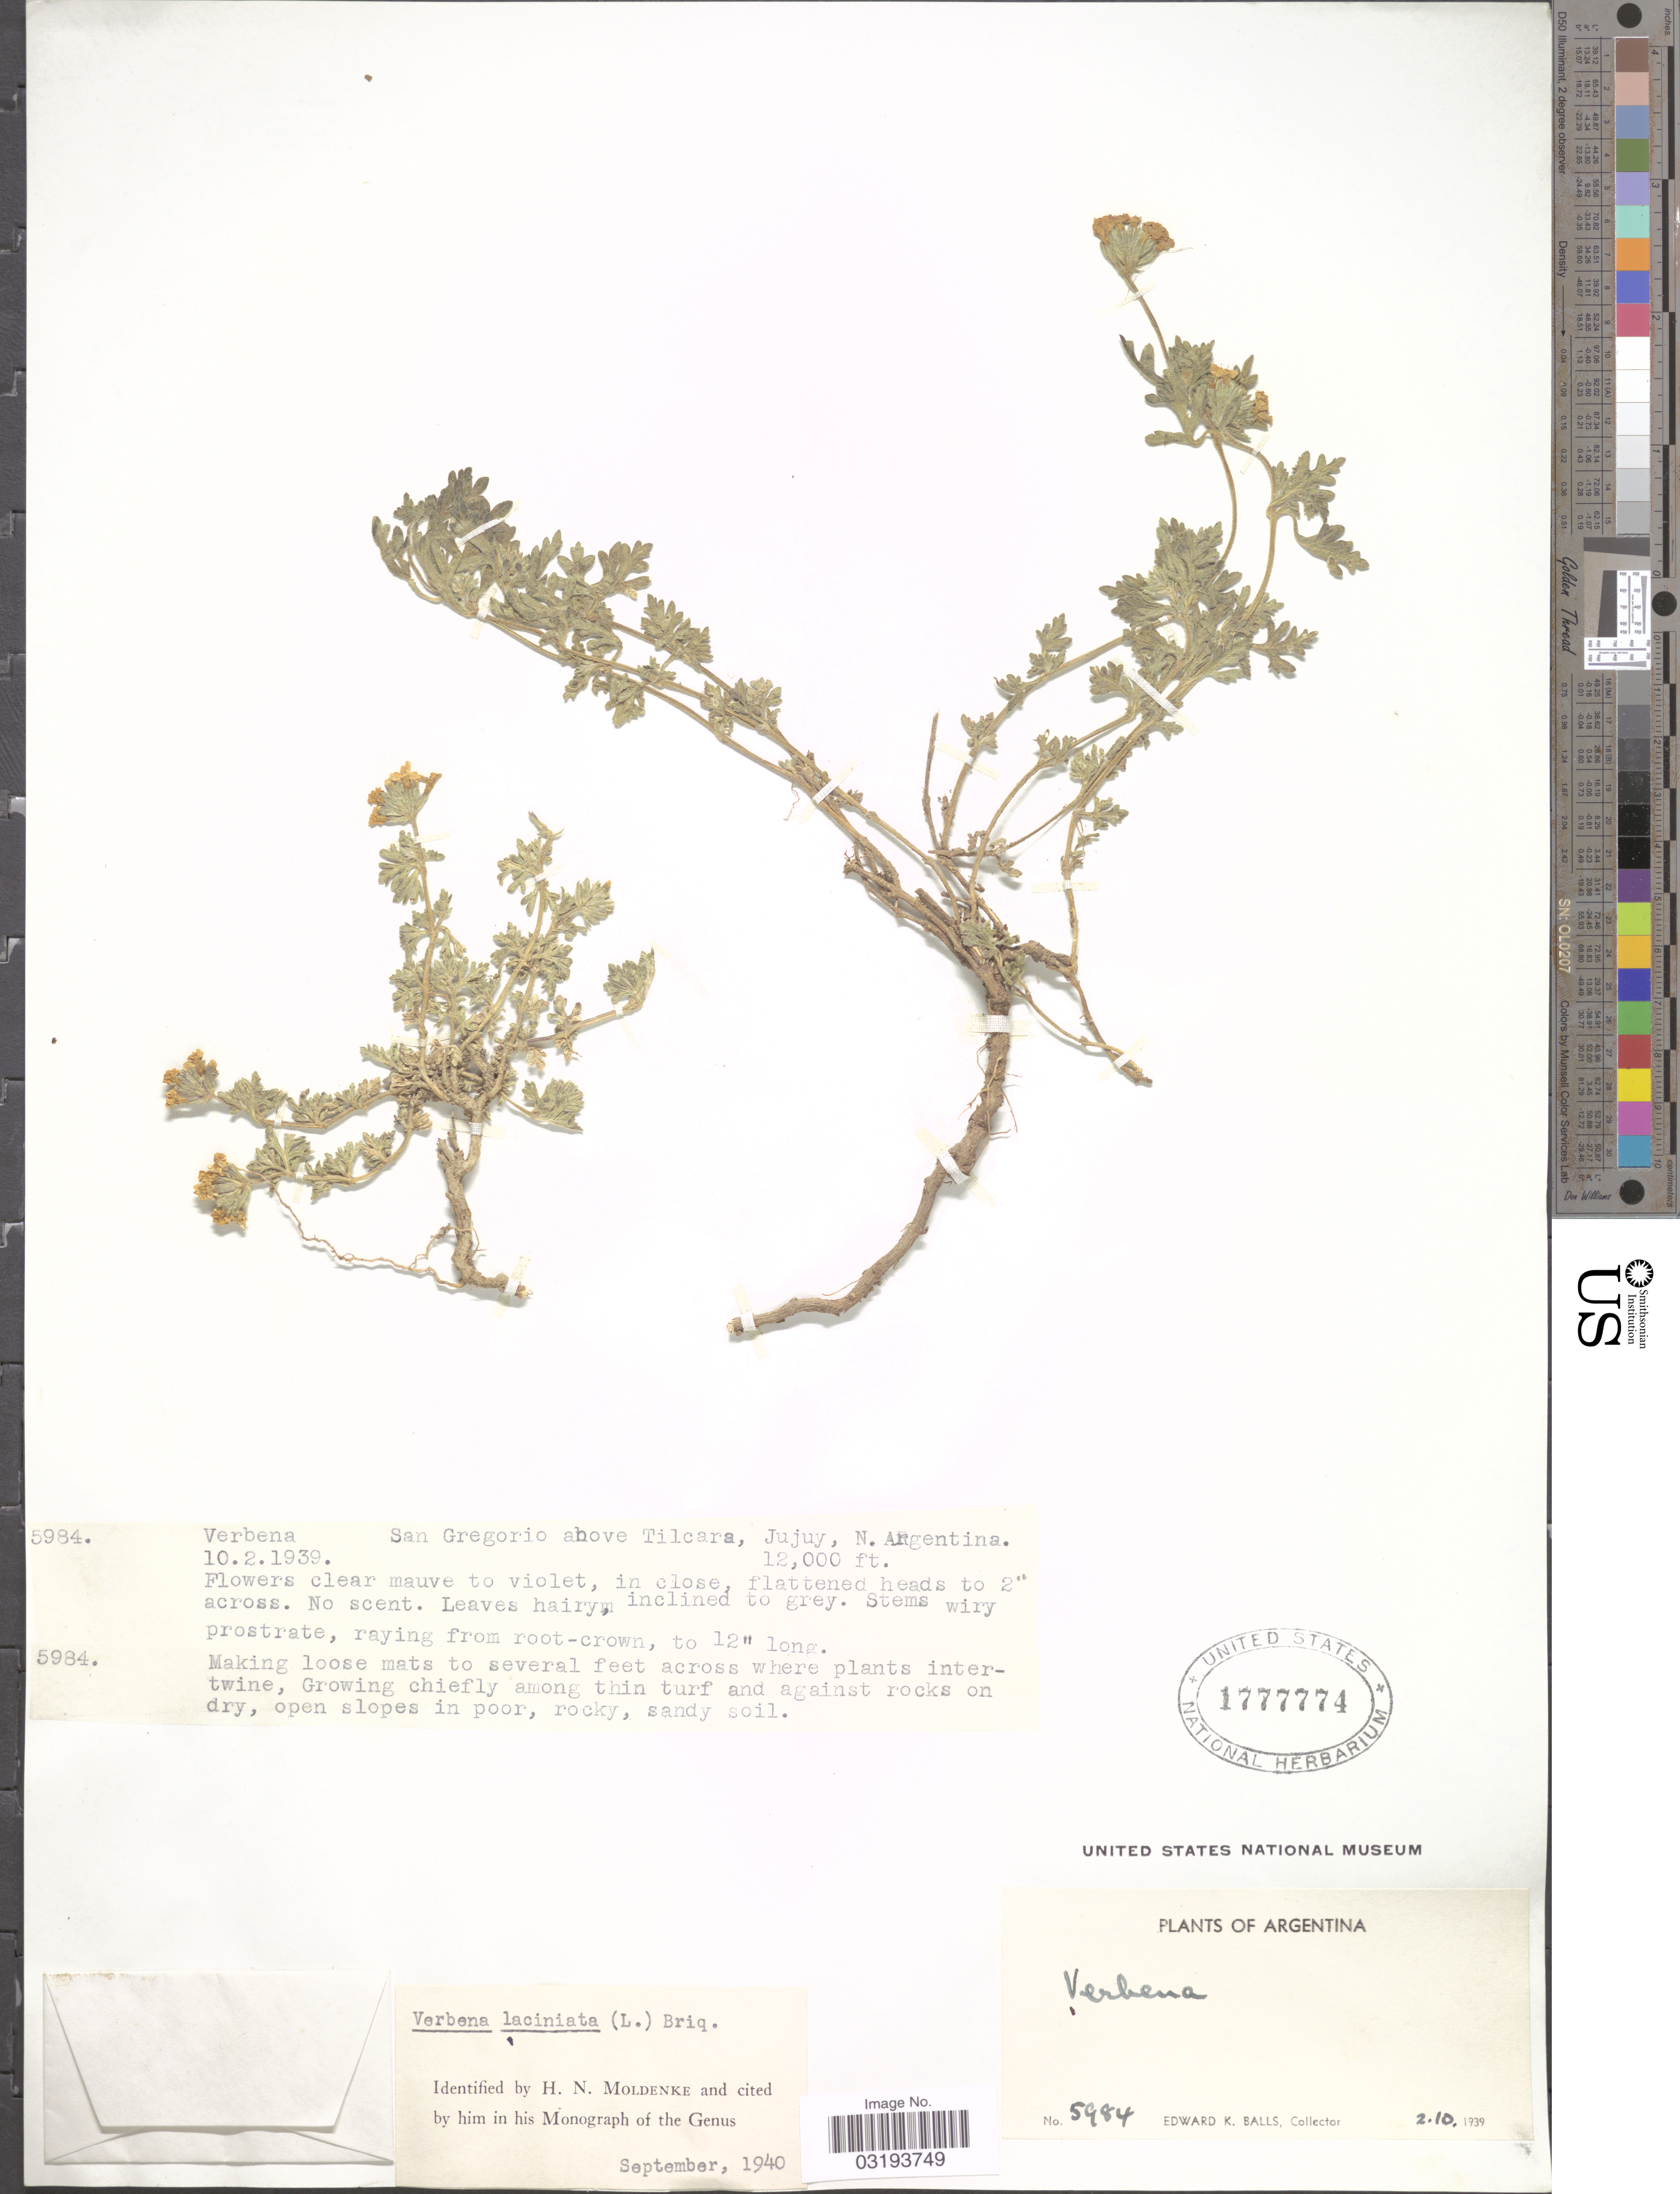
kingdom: Plantae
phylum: Tracheophyta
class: Magnoliopsida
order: Lamiales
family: Verbenaceae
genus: Verbena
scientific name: Verbena laciniata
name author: (L.) Briq.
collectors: E. K. Balls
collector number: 5984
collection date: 1939-10-02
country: Argentina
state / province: Jujuy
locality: San Gregorio above Tilcara, Jujuy, N. Argentina.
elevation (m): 3658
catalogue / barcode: US 1777774